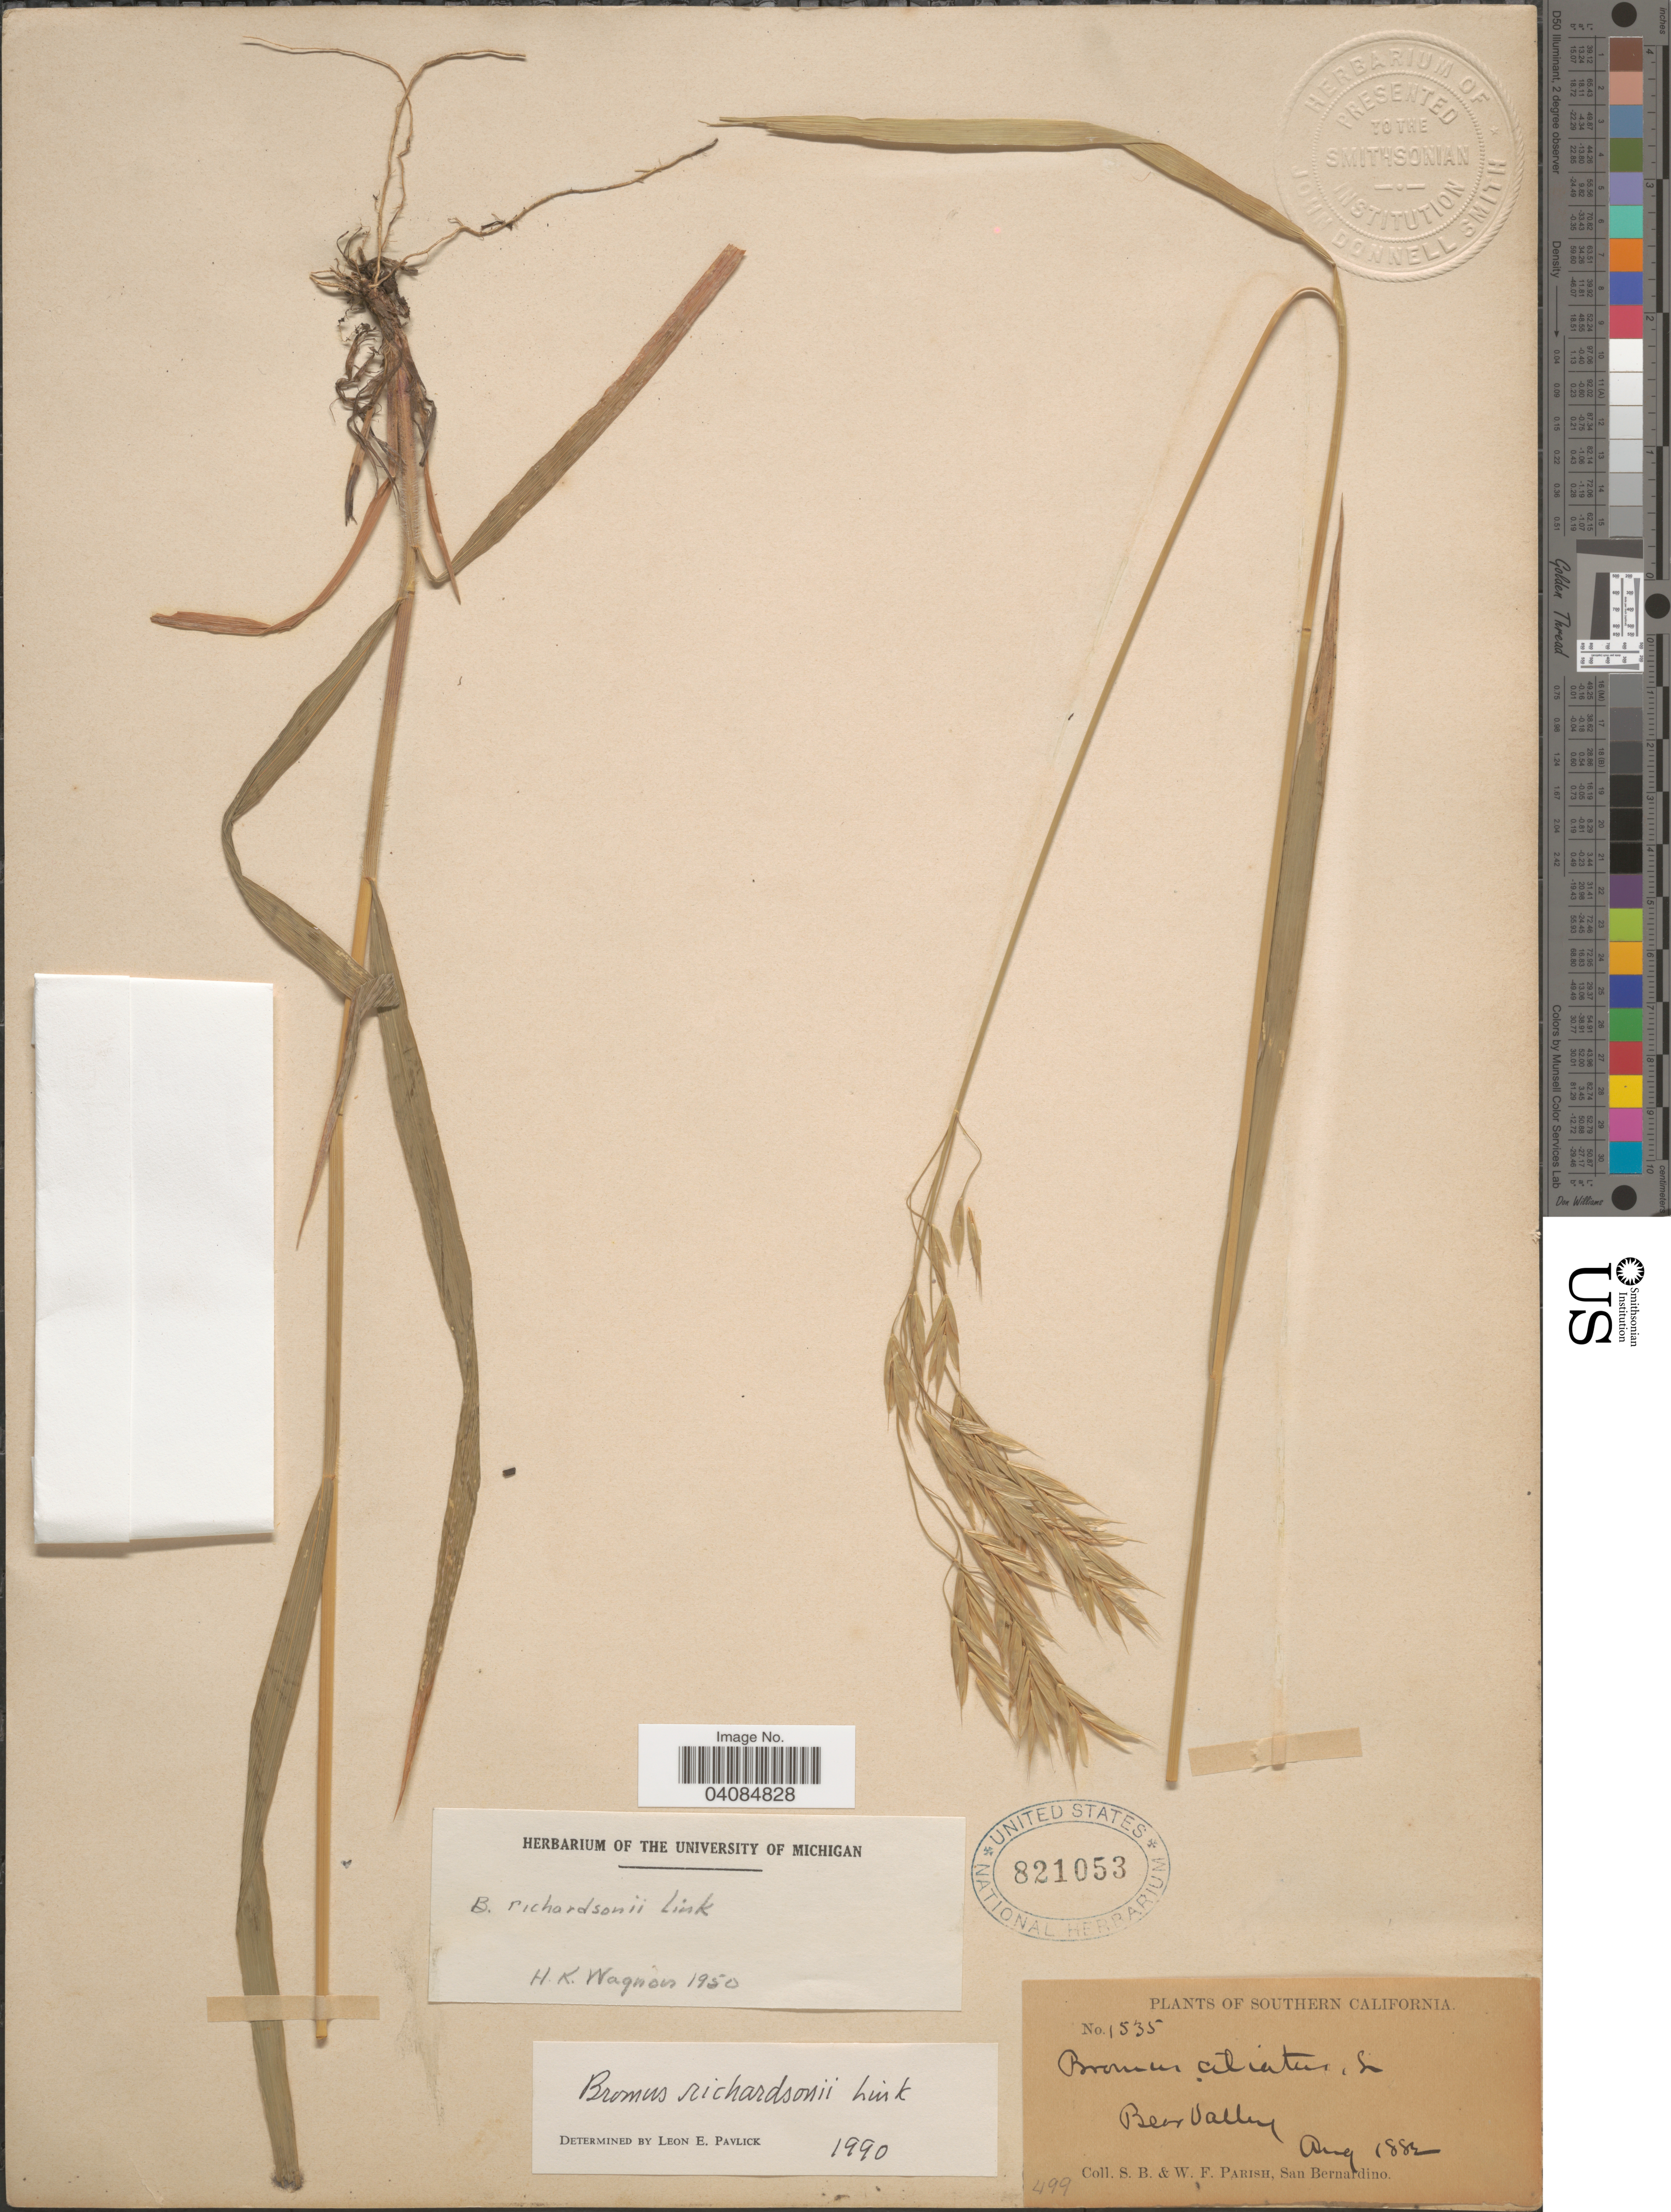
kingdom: Plantae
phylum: Tracheophyta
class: Liliopsida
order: Poales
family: Poaceae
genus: Bromus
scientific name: Bromus richardsonii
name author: Link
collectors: S. B. Parish & W. F. Parish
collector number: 499/1535?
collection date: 1882-08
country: United States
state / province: California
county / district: San Bernardino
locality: Southern California. Bear Valley.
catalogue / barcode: US 821053